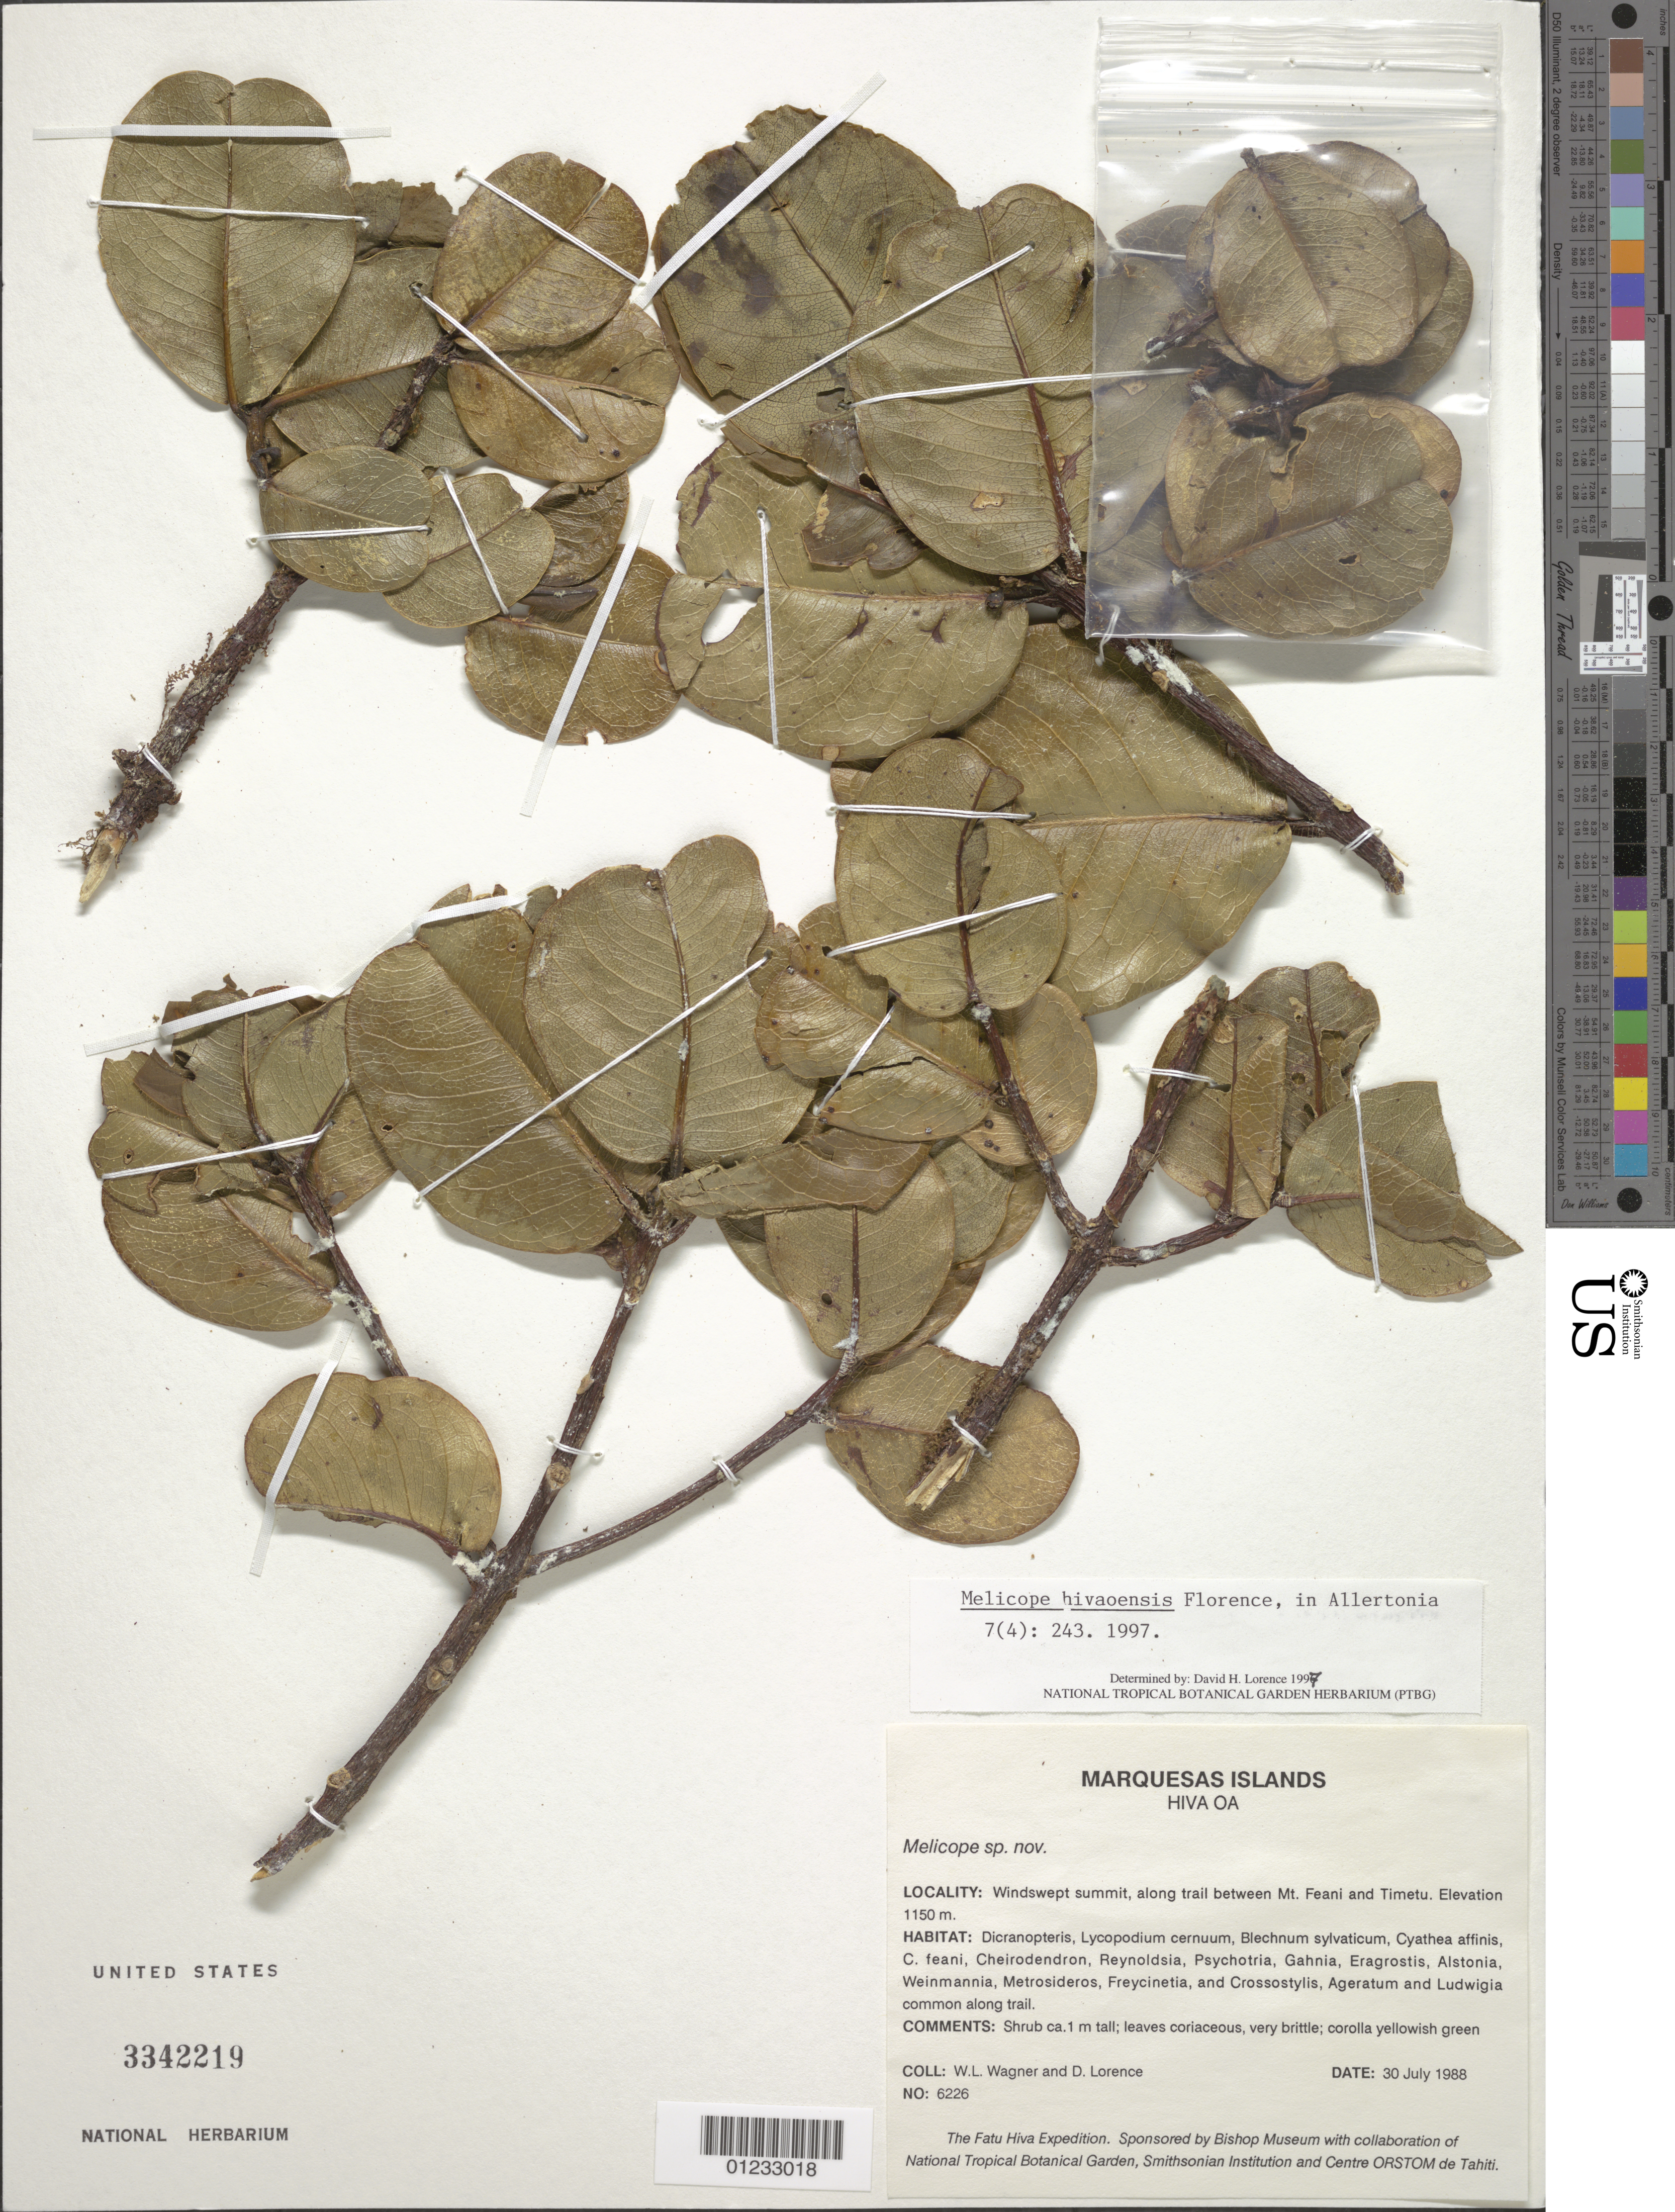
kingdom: Plantae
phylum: Tracheophyta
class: Magnoliopsida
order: Sapindales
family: Rutaceae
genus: Melicope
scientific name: Melicope hivaoaensis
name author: J. Florence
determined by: Florence, J.; Wagner, W. L.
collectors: W. L. Wagner & D. Lorence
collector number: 6226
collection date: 1988-07-30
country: French Polynesia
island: Hiva Oa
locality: windswept summit, along trail between Mt. Feani and Timetiu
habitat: Dicranopteris, Lycopodium cernuum, Blechnum sylvaticum, Cyathea affinis, C. feani, Cheirodendron, Reynoldsia, Psychotria, Gahnia, Eragrostis, Alstonia, Weinmannia, Metrosideros, Freycinetia, and Cross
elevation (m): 1150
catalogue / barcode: US 3342219